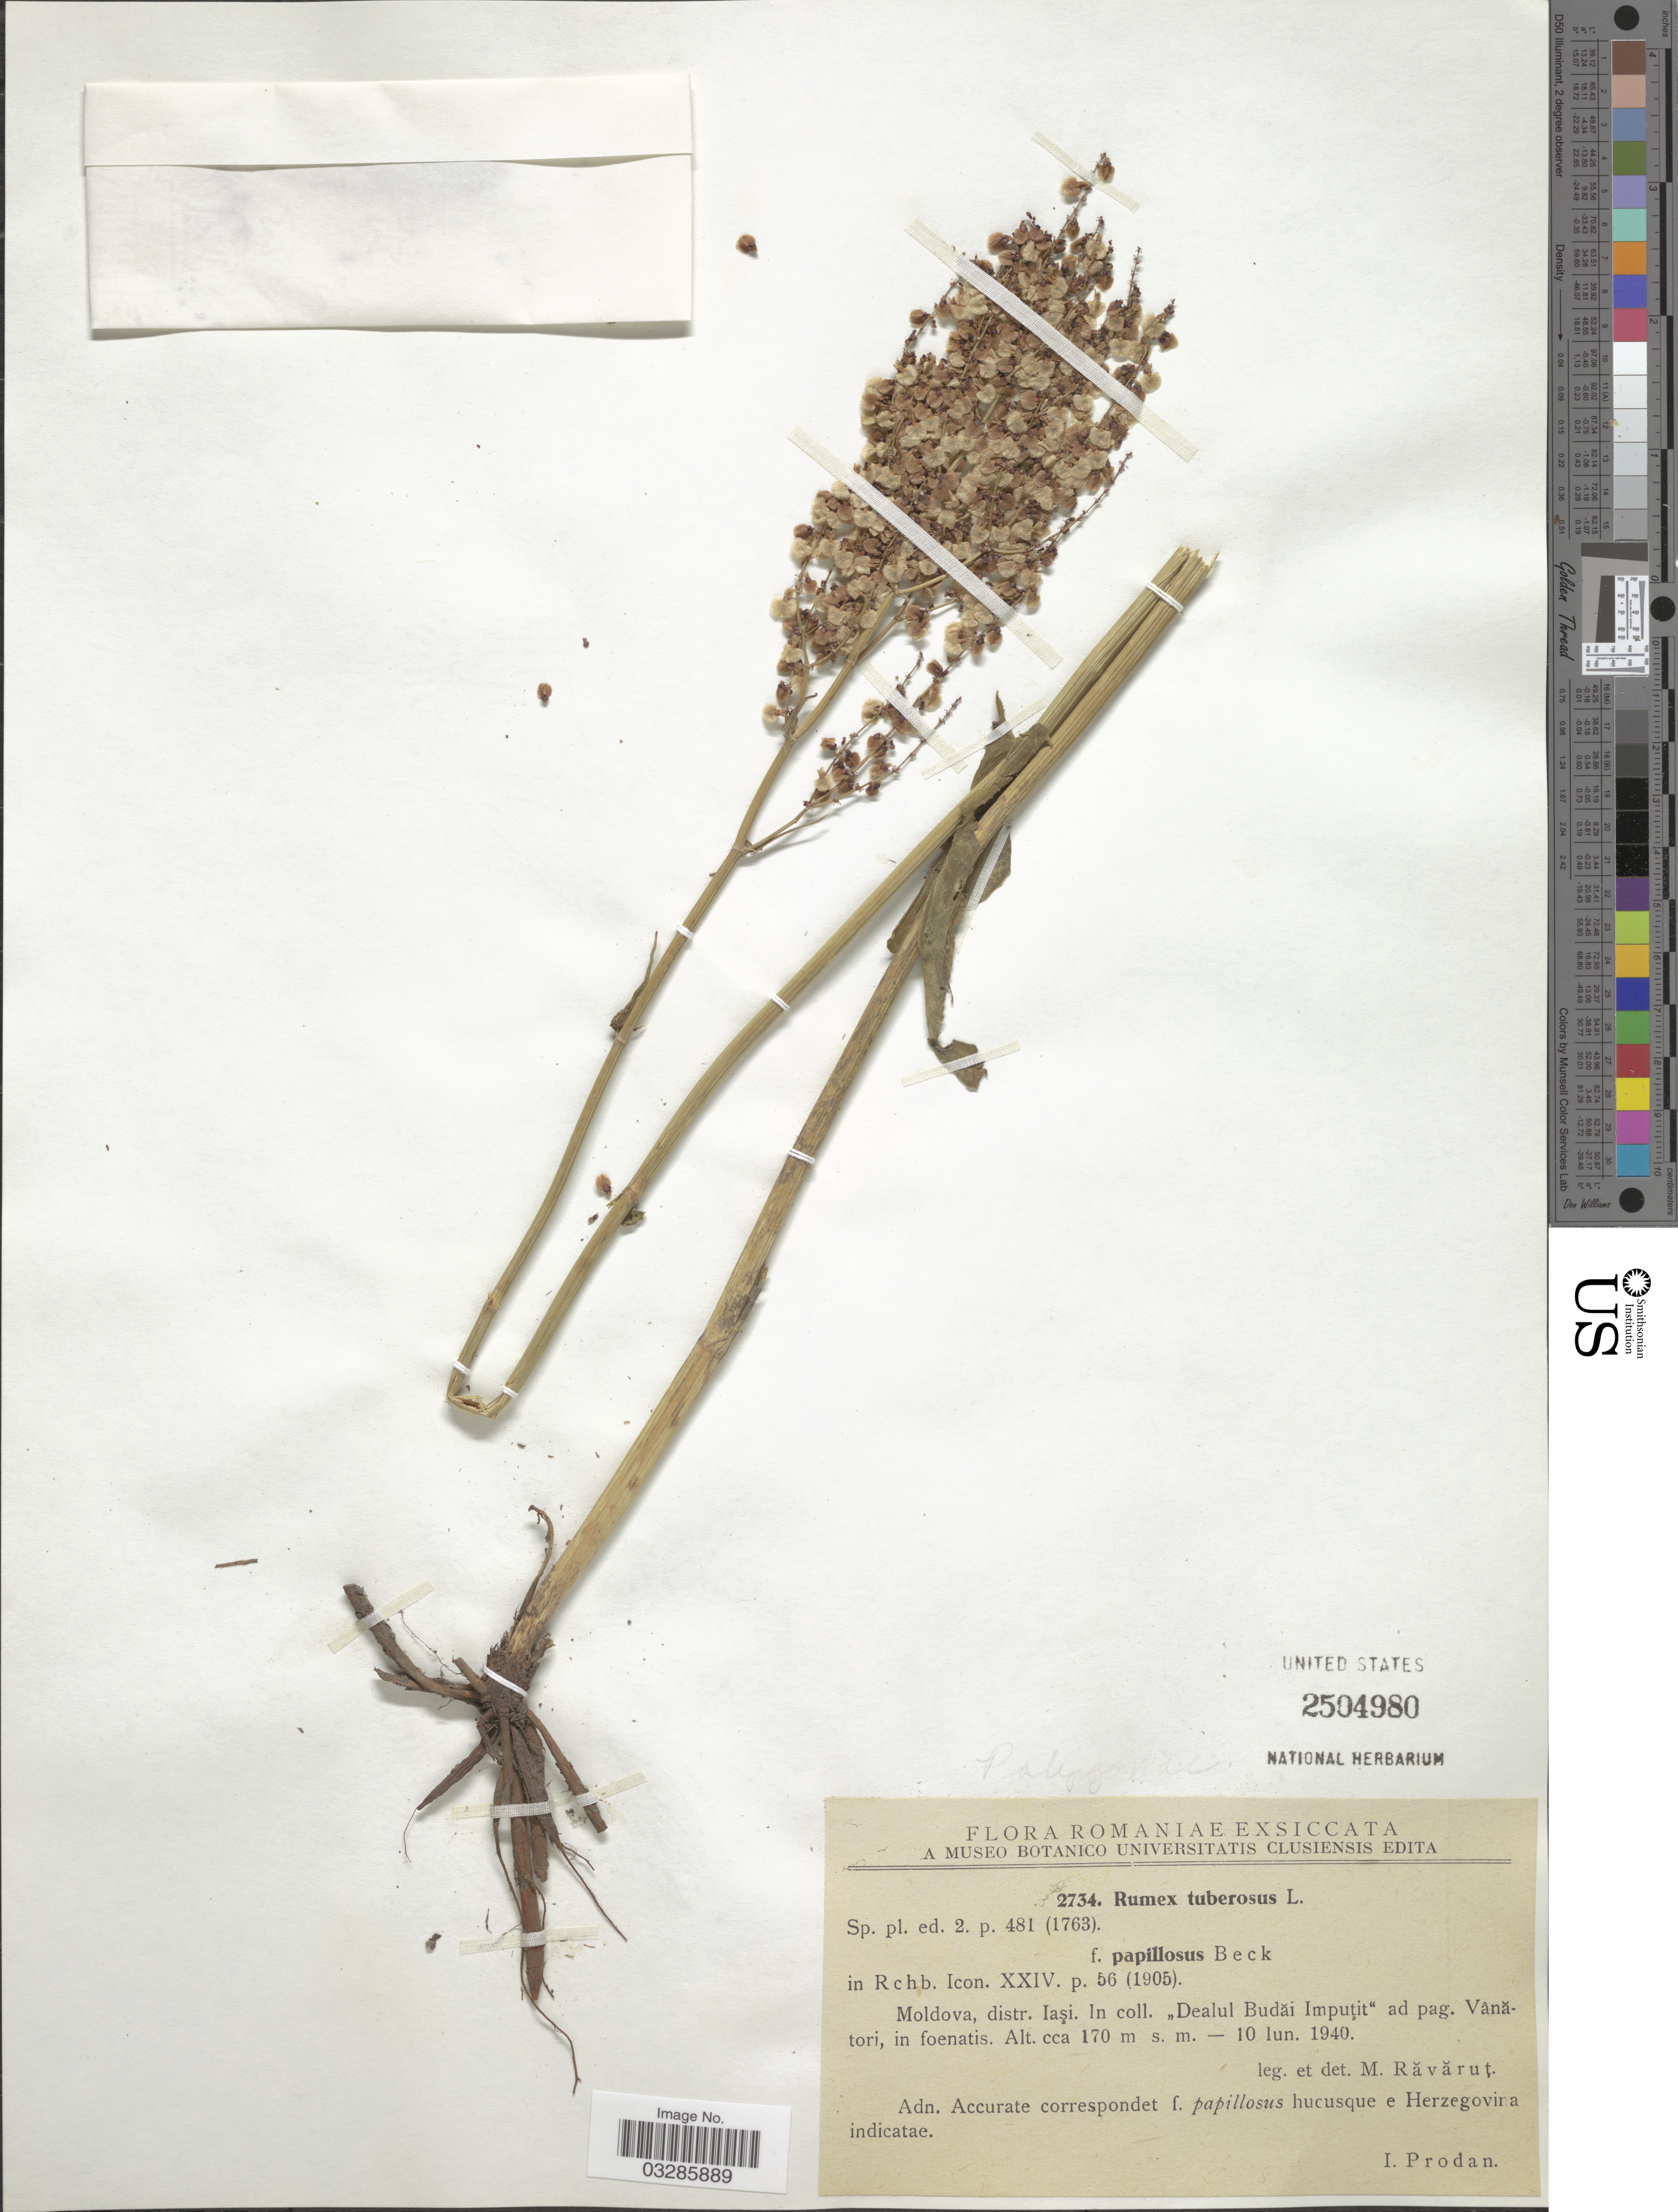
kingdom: Plantae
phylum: Tracheophyta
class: Magnoliopsida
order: Caryophyllales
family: Polygonaceae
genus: Rumex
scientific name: Rumex tuberosus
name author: L.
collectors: M. Ravarut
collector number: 2734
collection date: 1940-06-10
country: Moldova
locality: Distr. lasi. In coll. "Dealul Budai Imputit" ad pag. Vanatori, in foenatis.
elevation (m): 170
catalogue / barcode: US 2504980